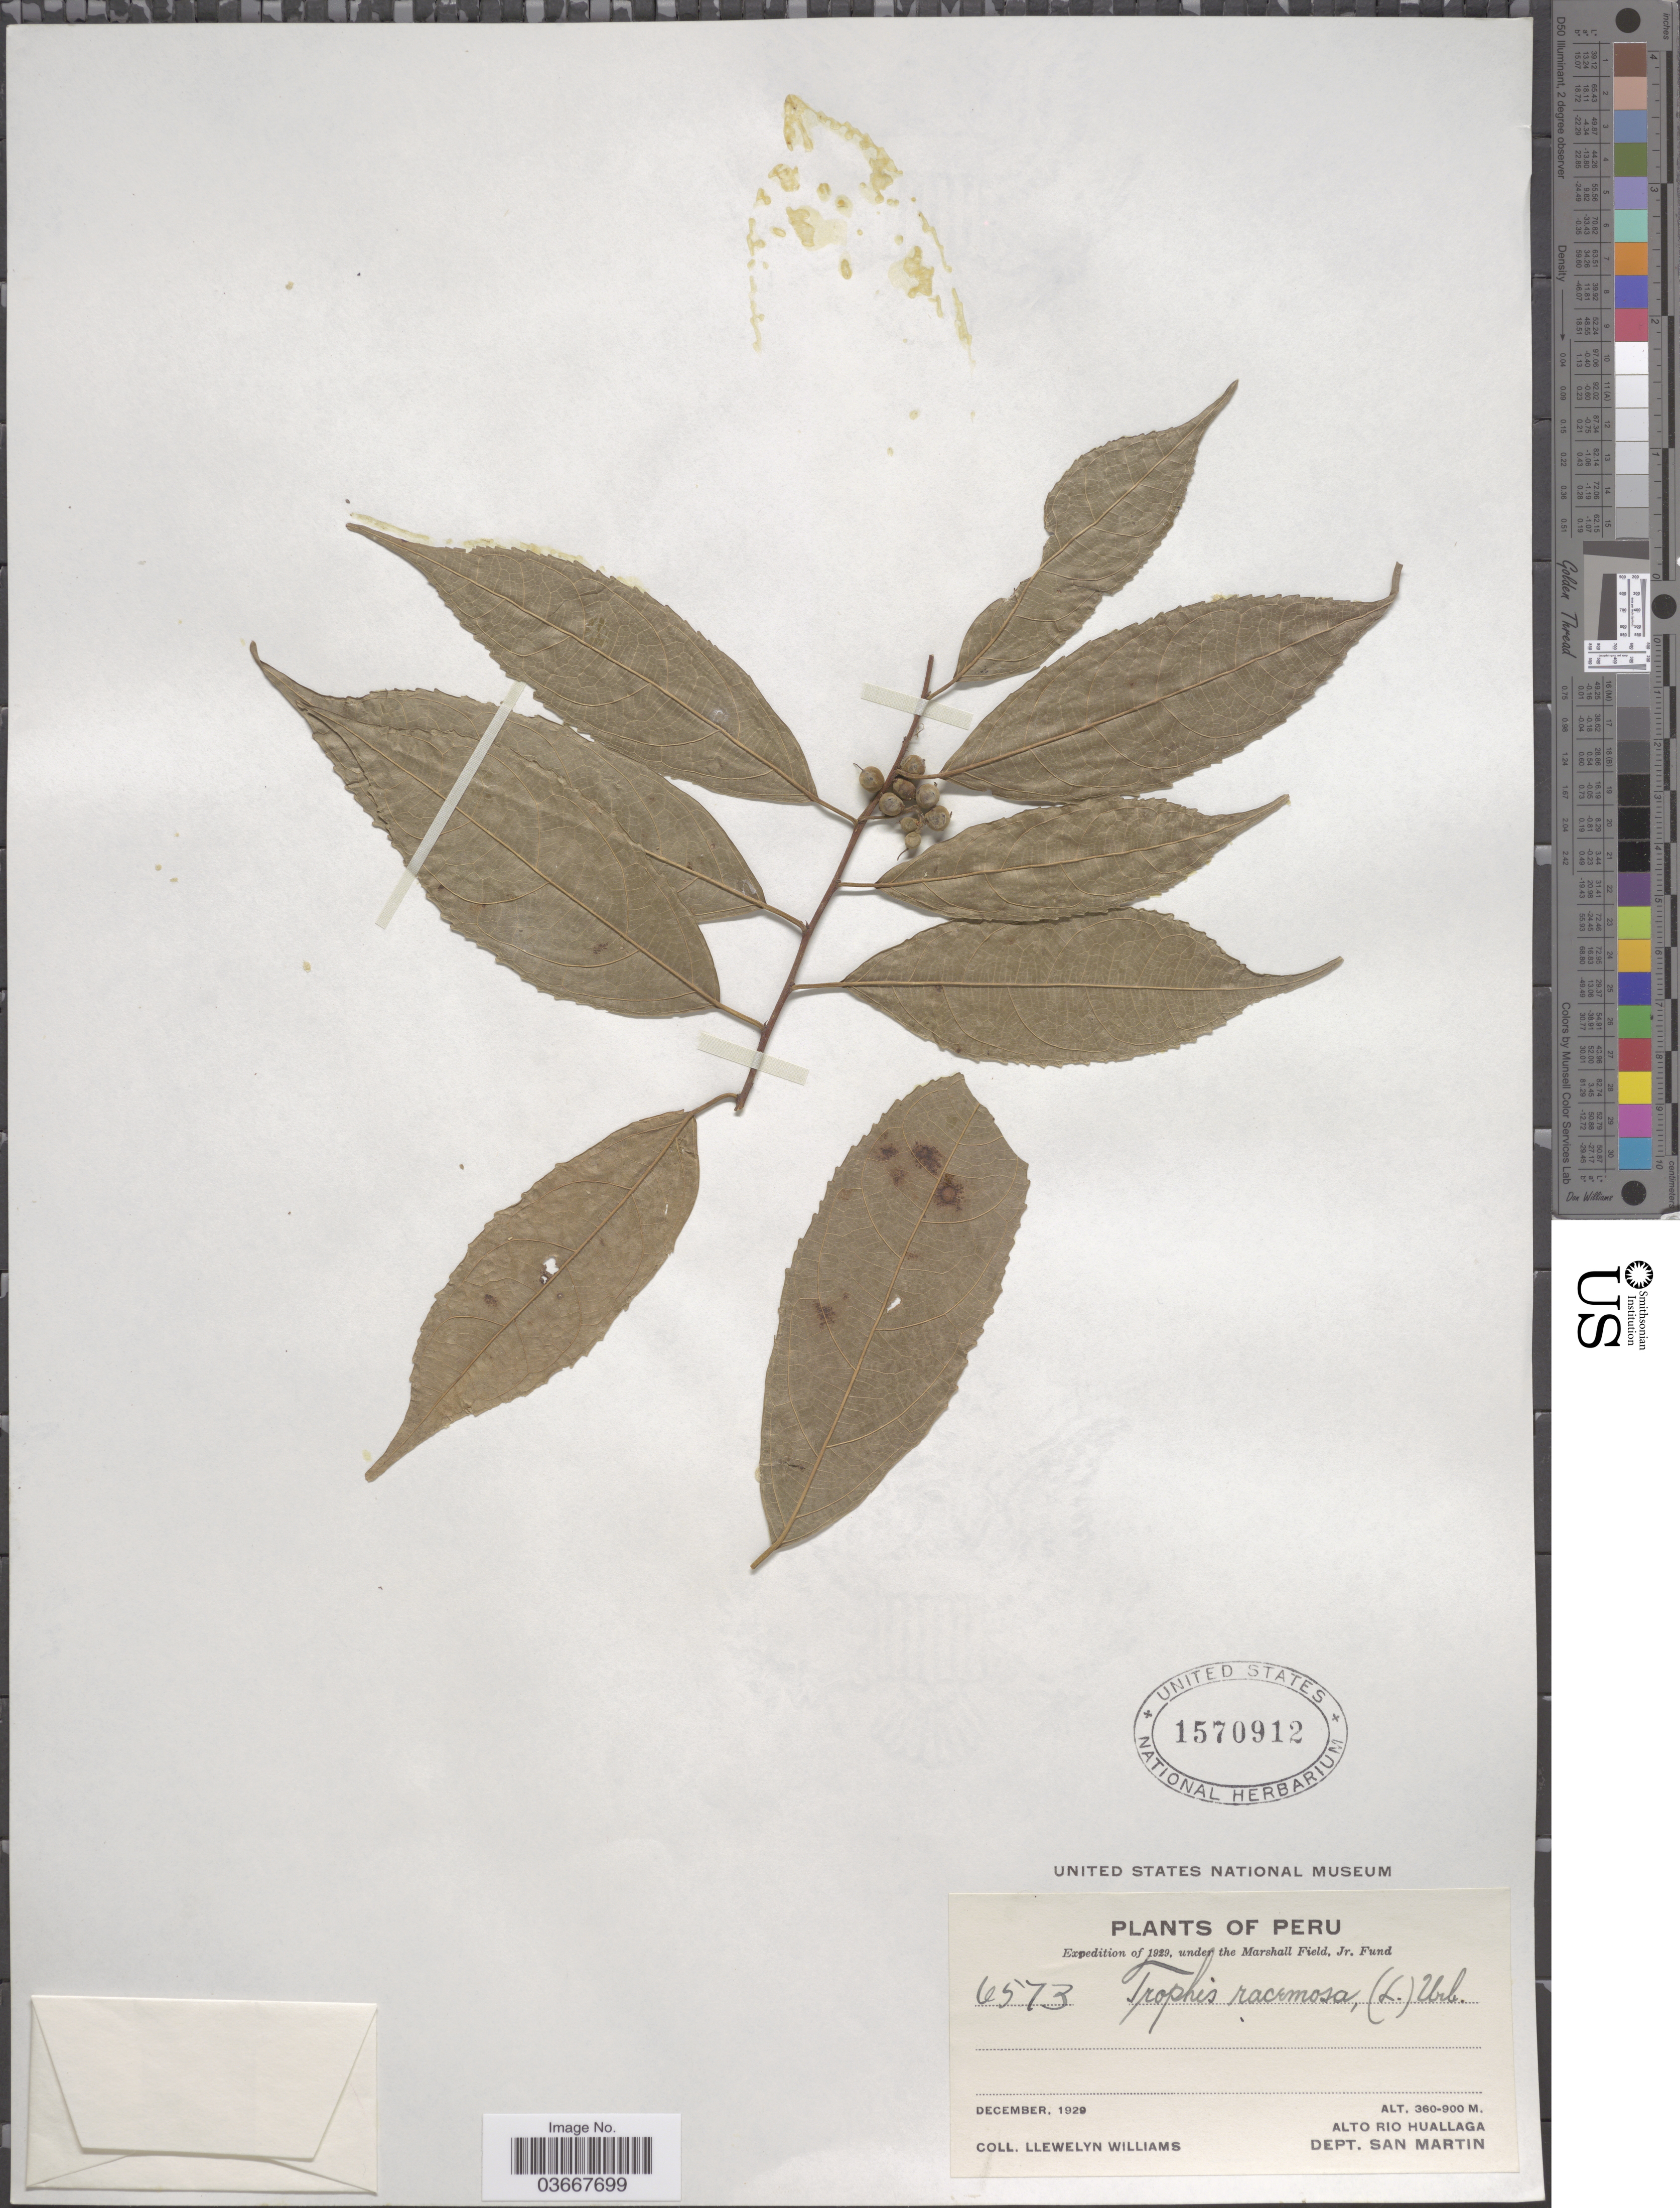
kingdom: Plantae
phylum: Tracheophyta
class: Magnoliopsida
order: Rosales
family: Moraceae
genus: Trophis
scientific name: Trophis racemosa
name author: (L.) Urb.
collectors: Ll. Williams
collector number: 6573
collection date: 1929-12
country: Peru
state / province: San Martín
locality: Alto Rio Huallaga. Dept. San Martin.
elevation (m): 360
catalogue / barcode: US 1570912